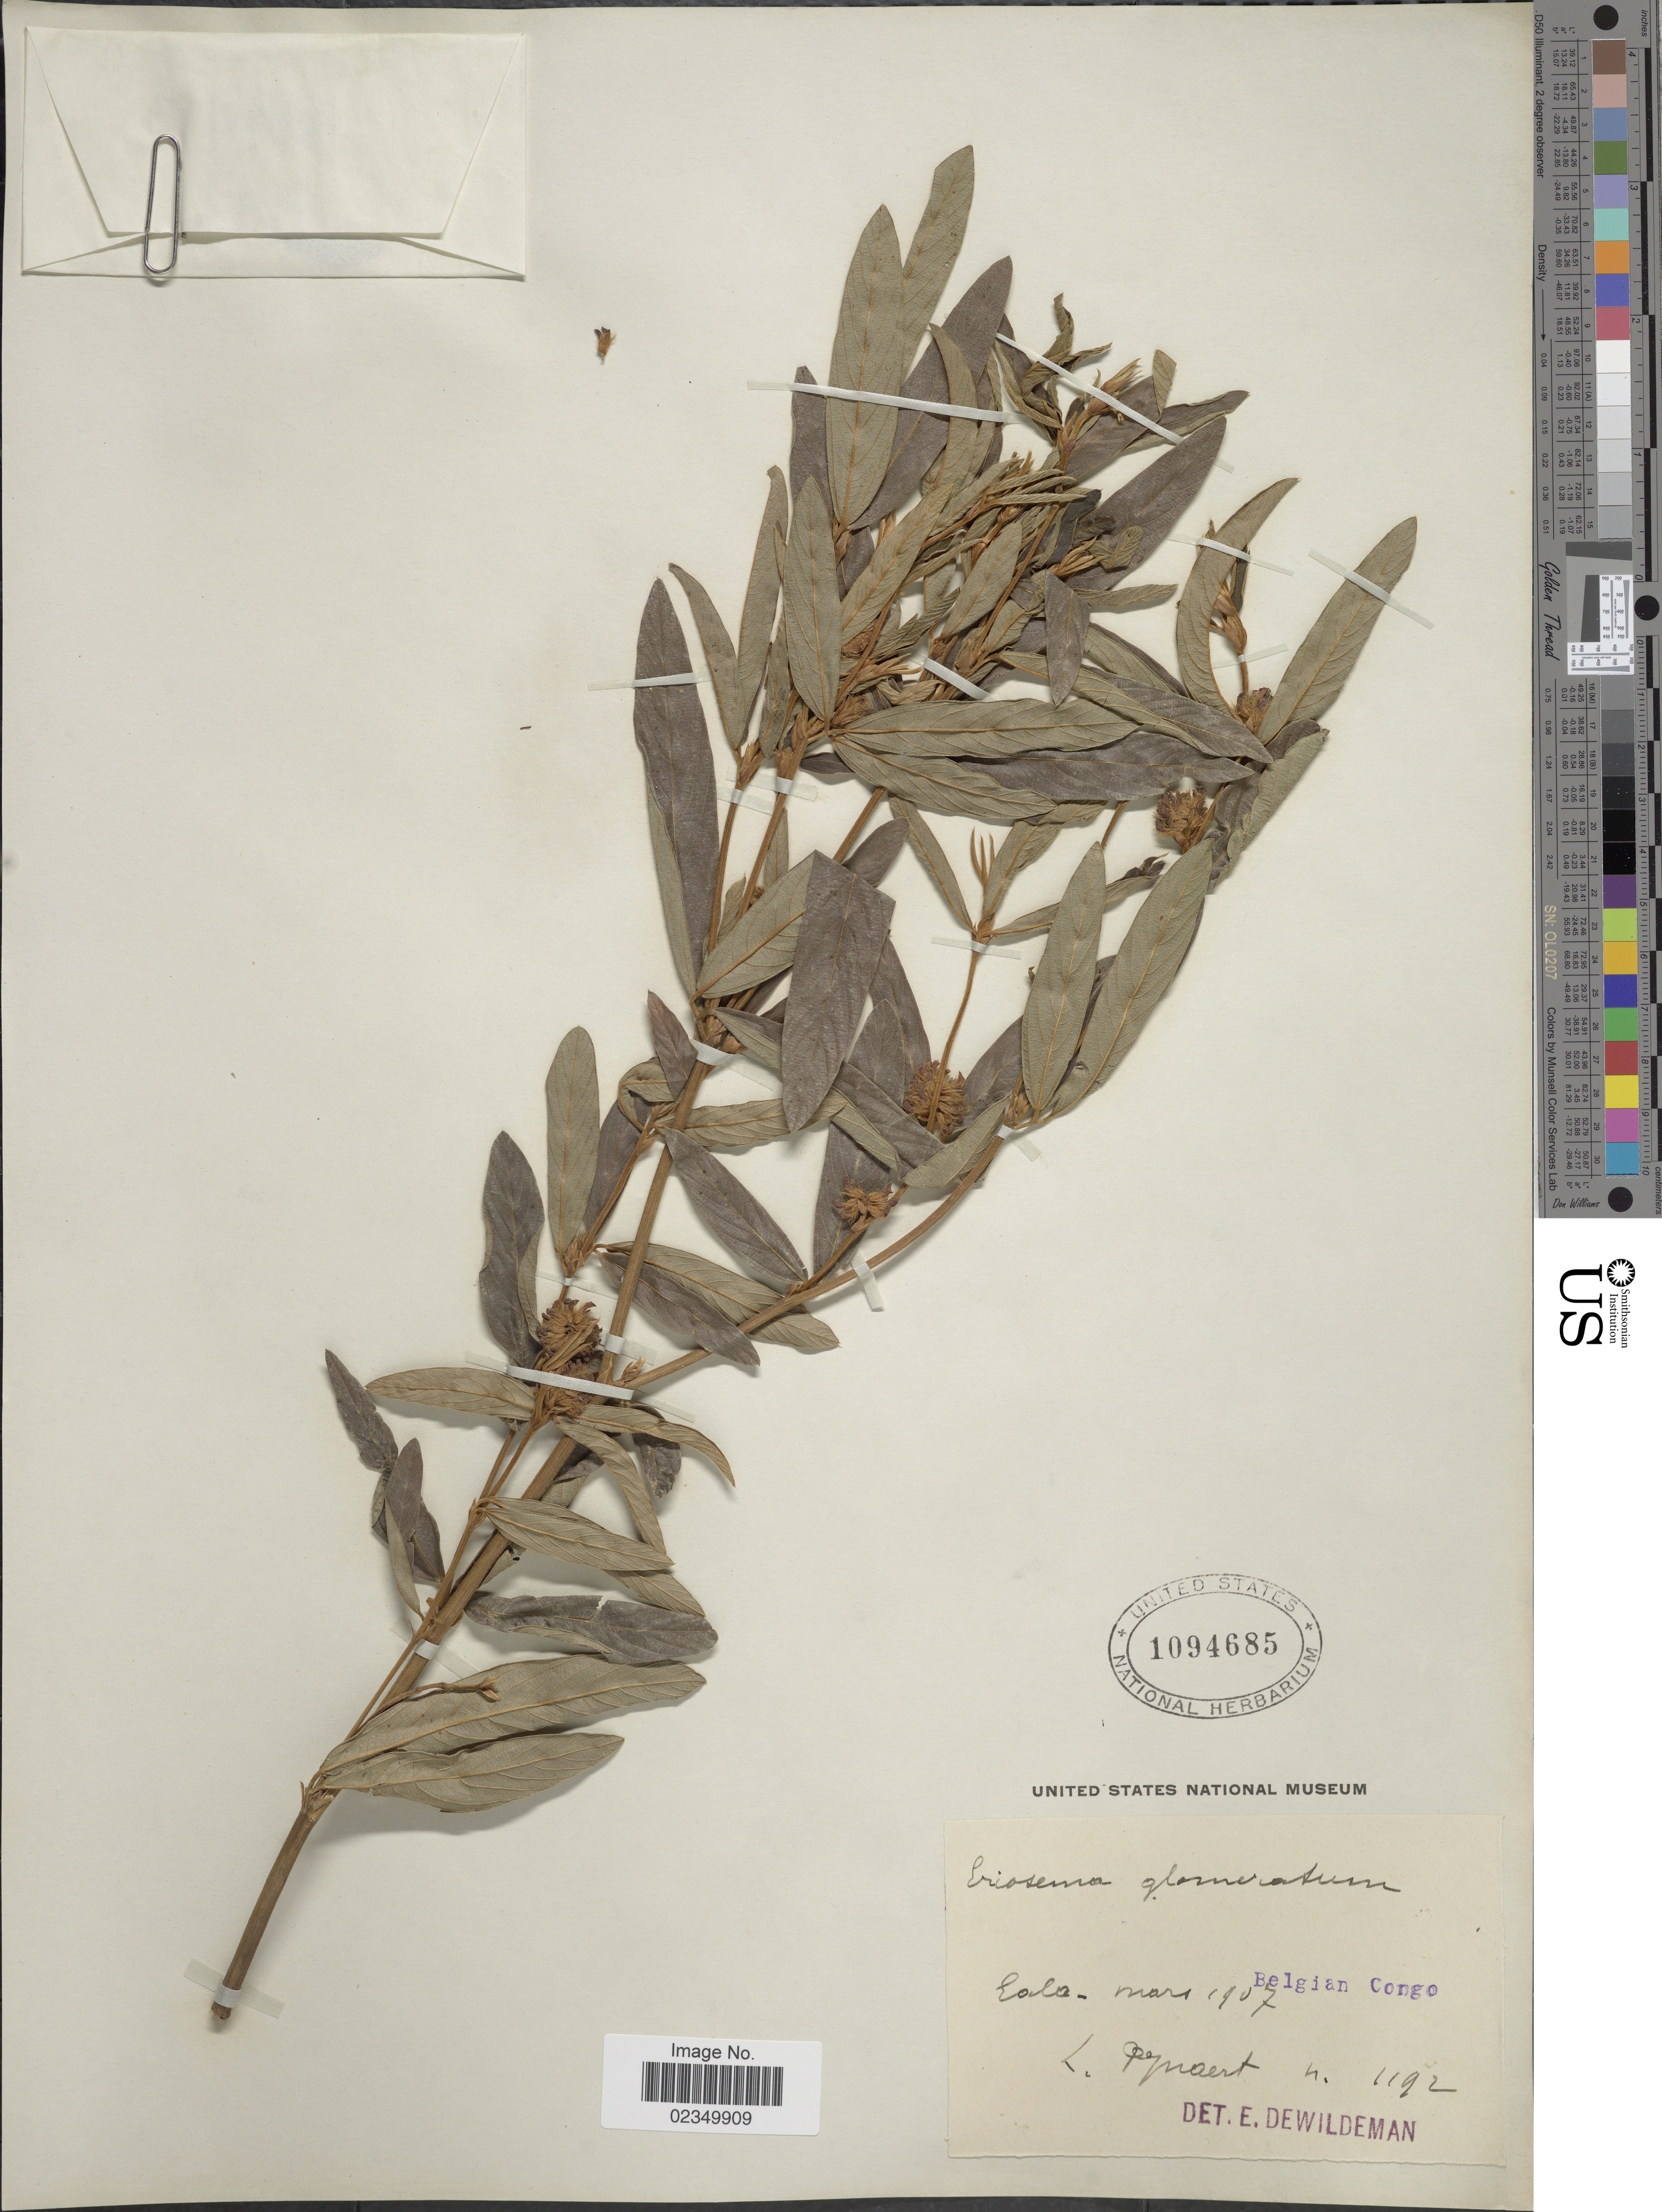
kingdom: Plantae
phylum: Tracheophyta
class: Magnoliopsida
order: Fabales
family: Fabaceae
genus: Eriosema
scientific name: Eriosema glomeratum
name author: (Guill. & Perr.) Hook. f.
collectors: L. Pynaert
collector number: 1192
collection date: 1907-03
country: Congo, Democratic Republic of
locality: Eala.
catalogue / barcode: US 1094685